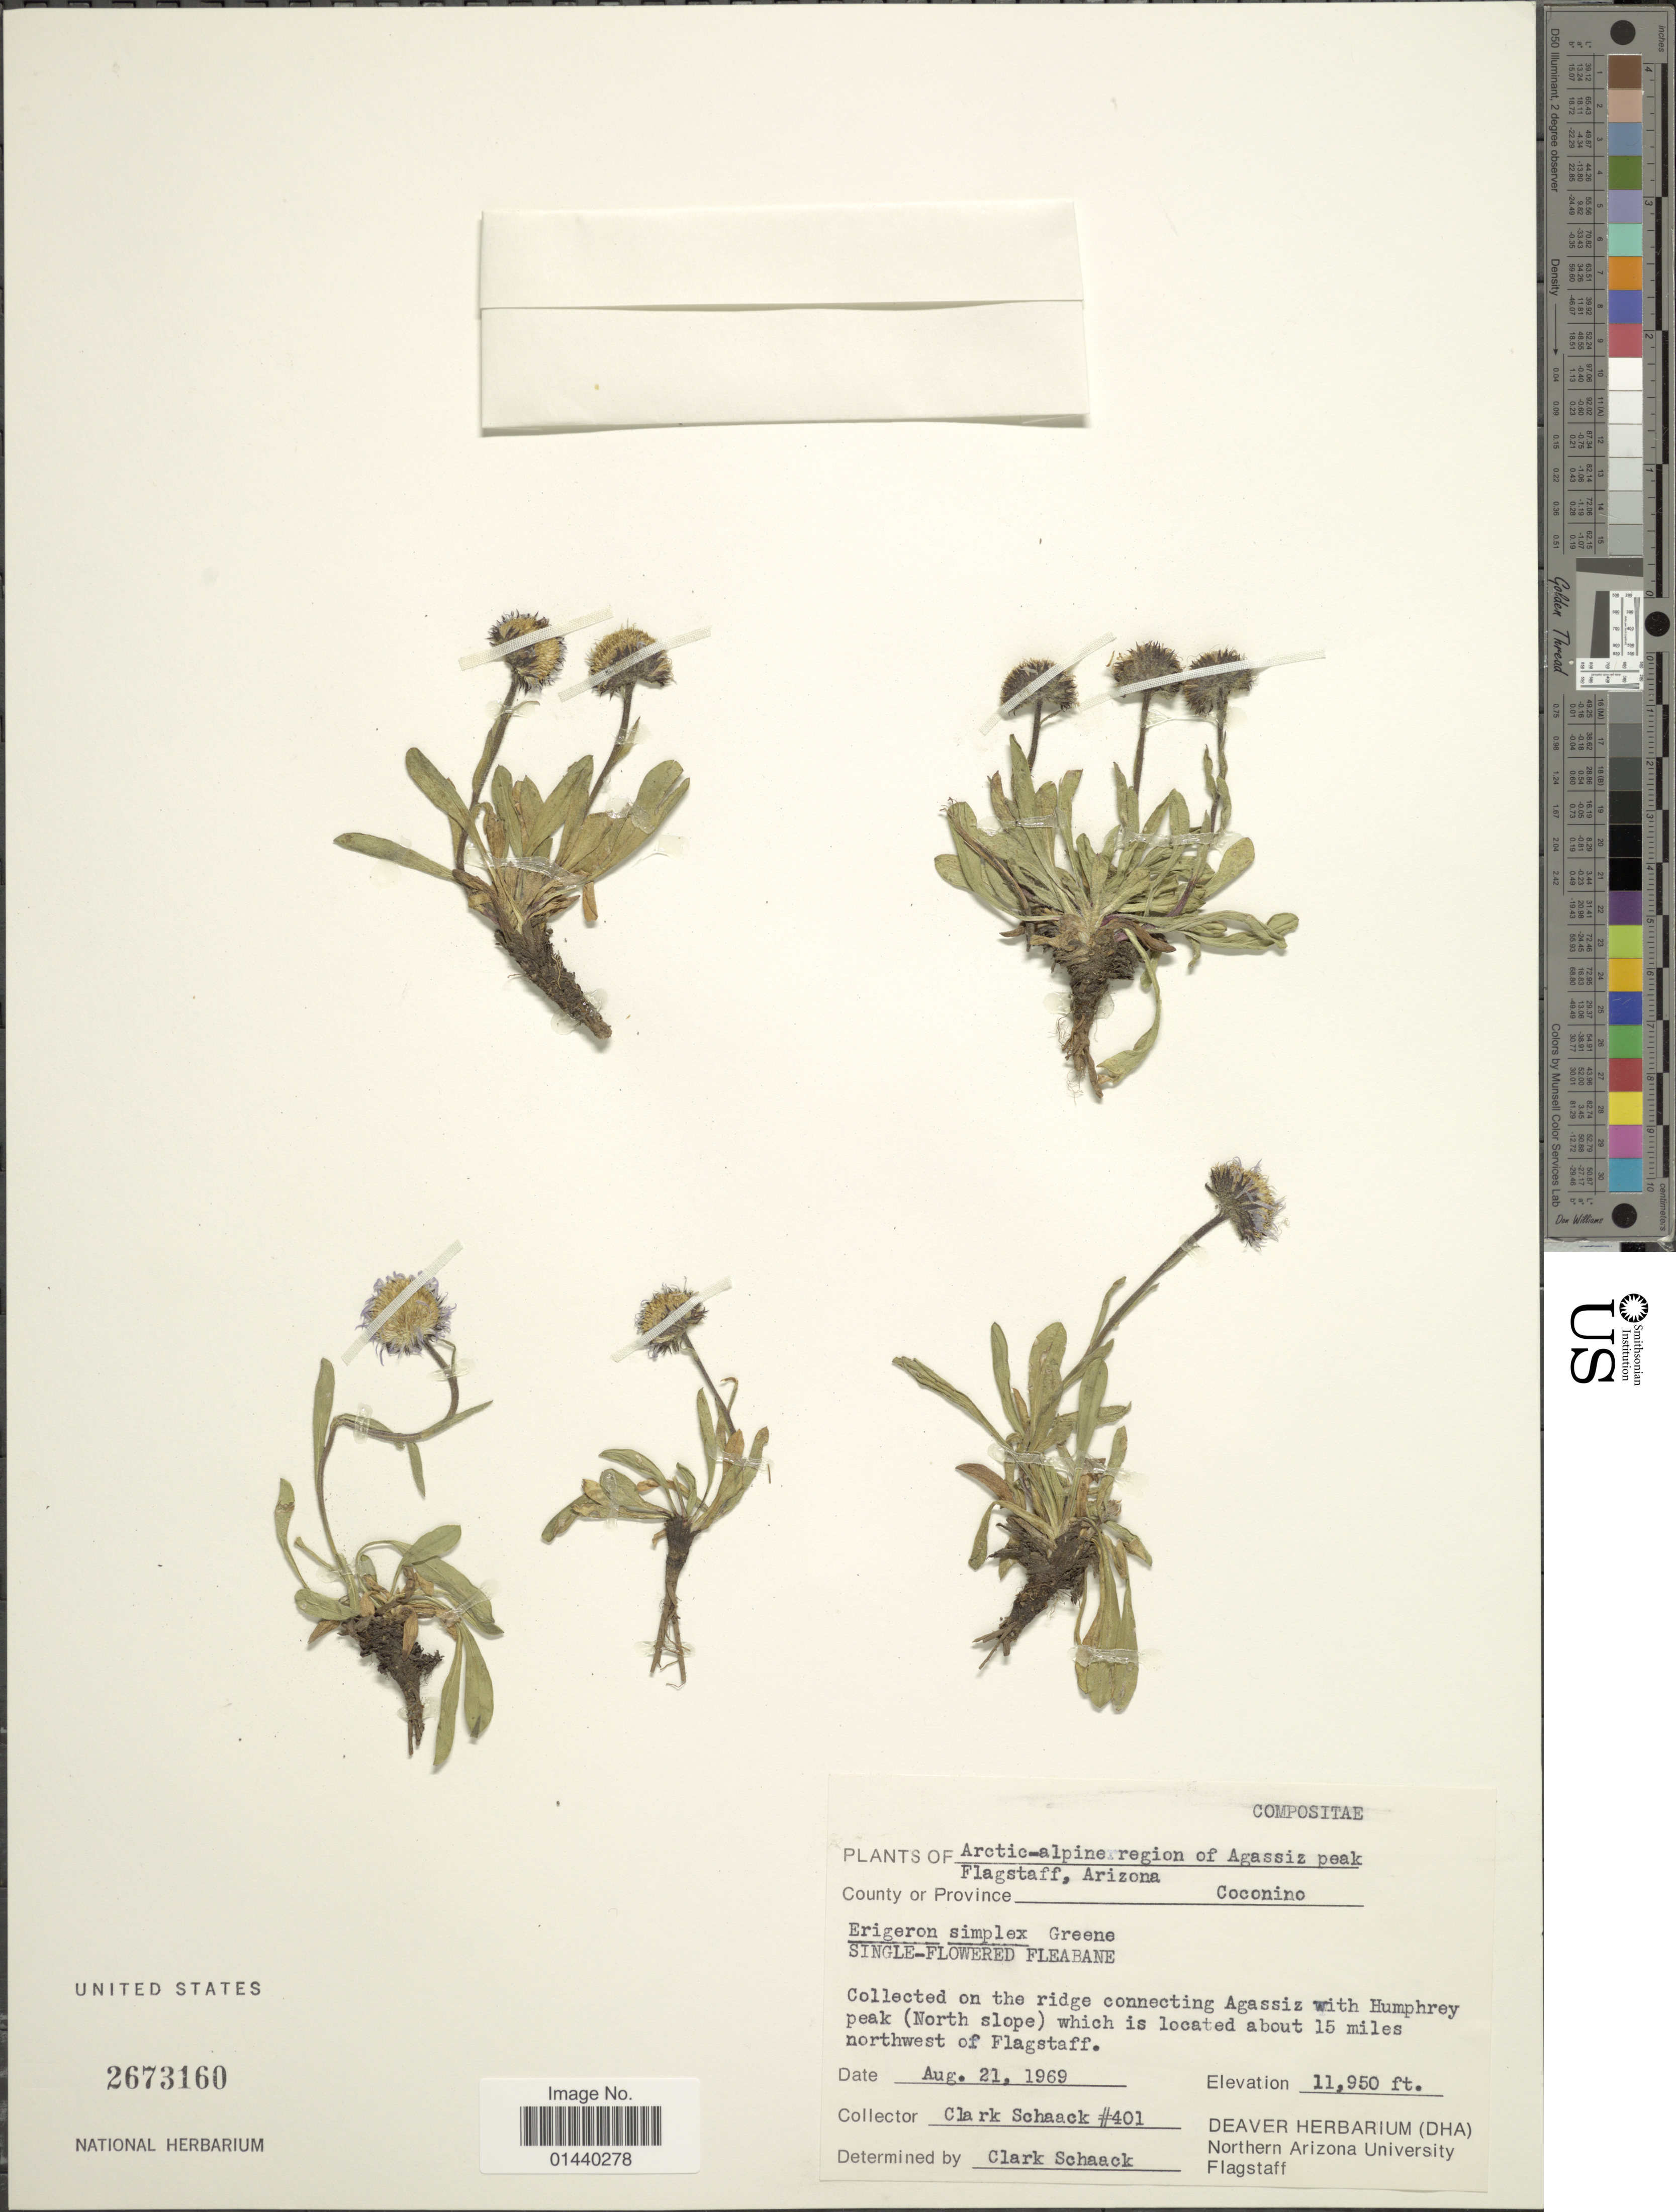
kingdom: Plantae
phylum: Tracheophyta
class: Magnoliopsida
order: Asterales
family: Asteraceae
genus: Erigeron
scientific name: Erigeron simplex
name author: Greene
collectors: C. G. Schaack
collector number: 401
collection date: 1969-08-21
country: United States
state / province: Arizona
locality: Arctic-alpine region of Agassiz peak Flagstaff. County or Province Coconino. On the ridge connecting Agassiz with Humphrey peak (North slope) whch is located about 15 miles northwest of Flagstaff.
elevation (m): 3642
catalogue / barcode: US 2673160